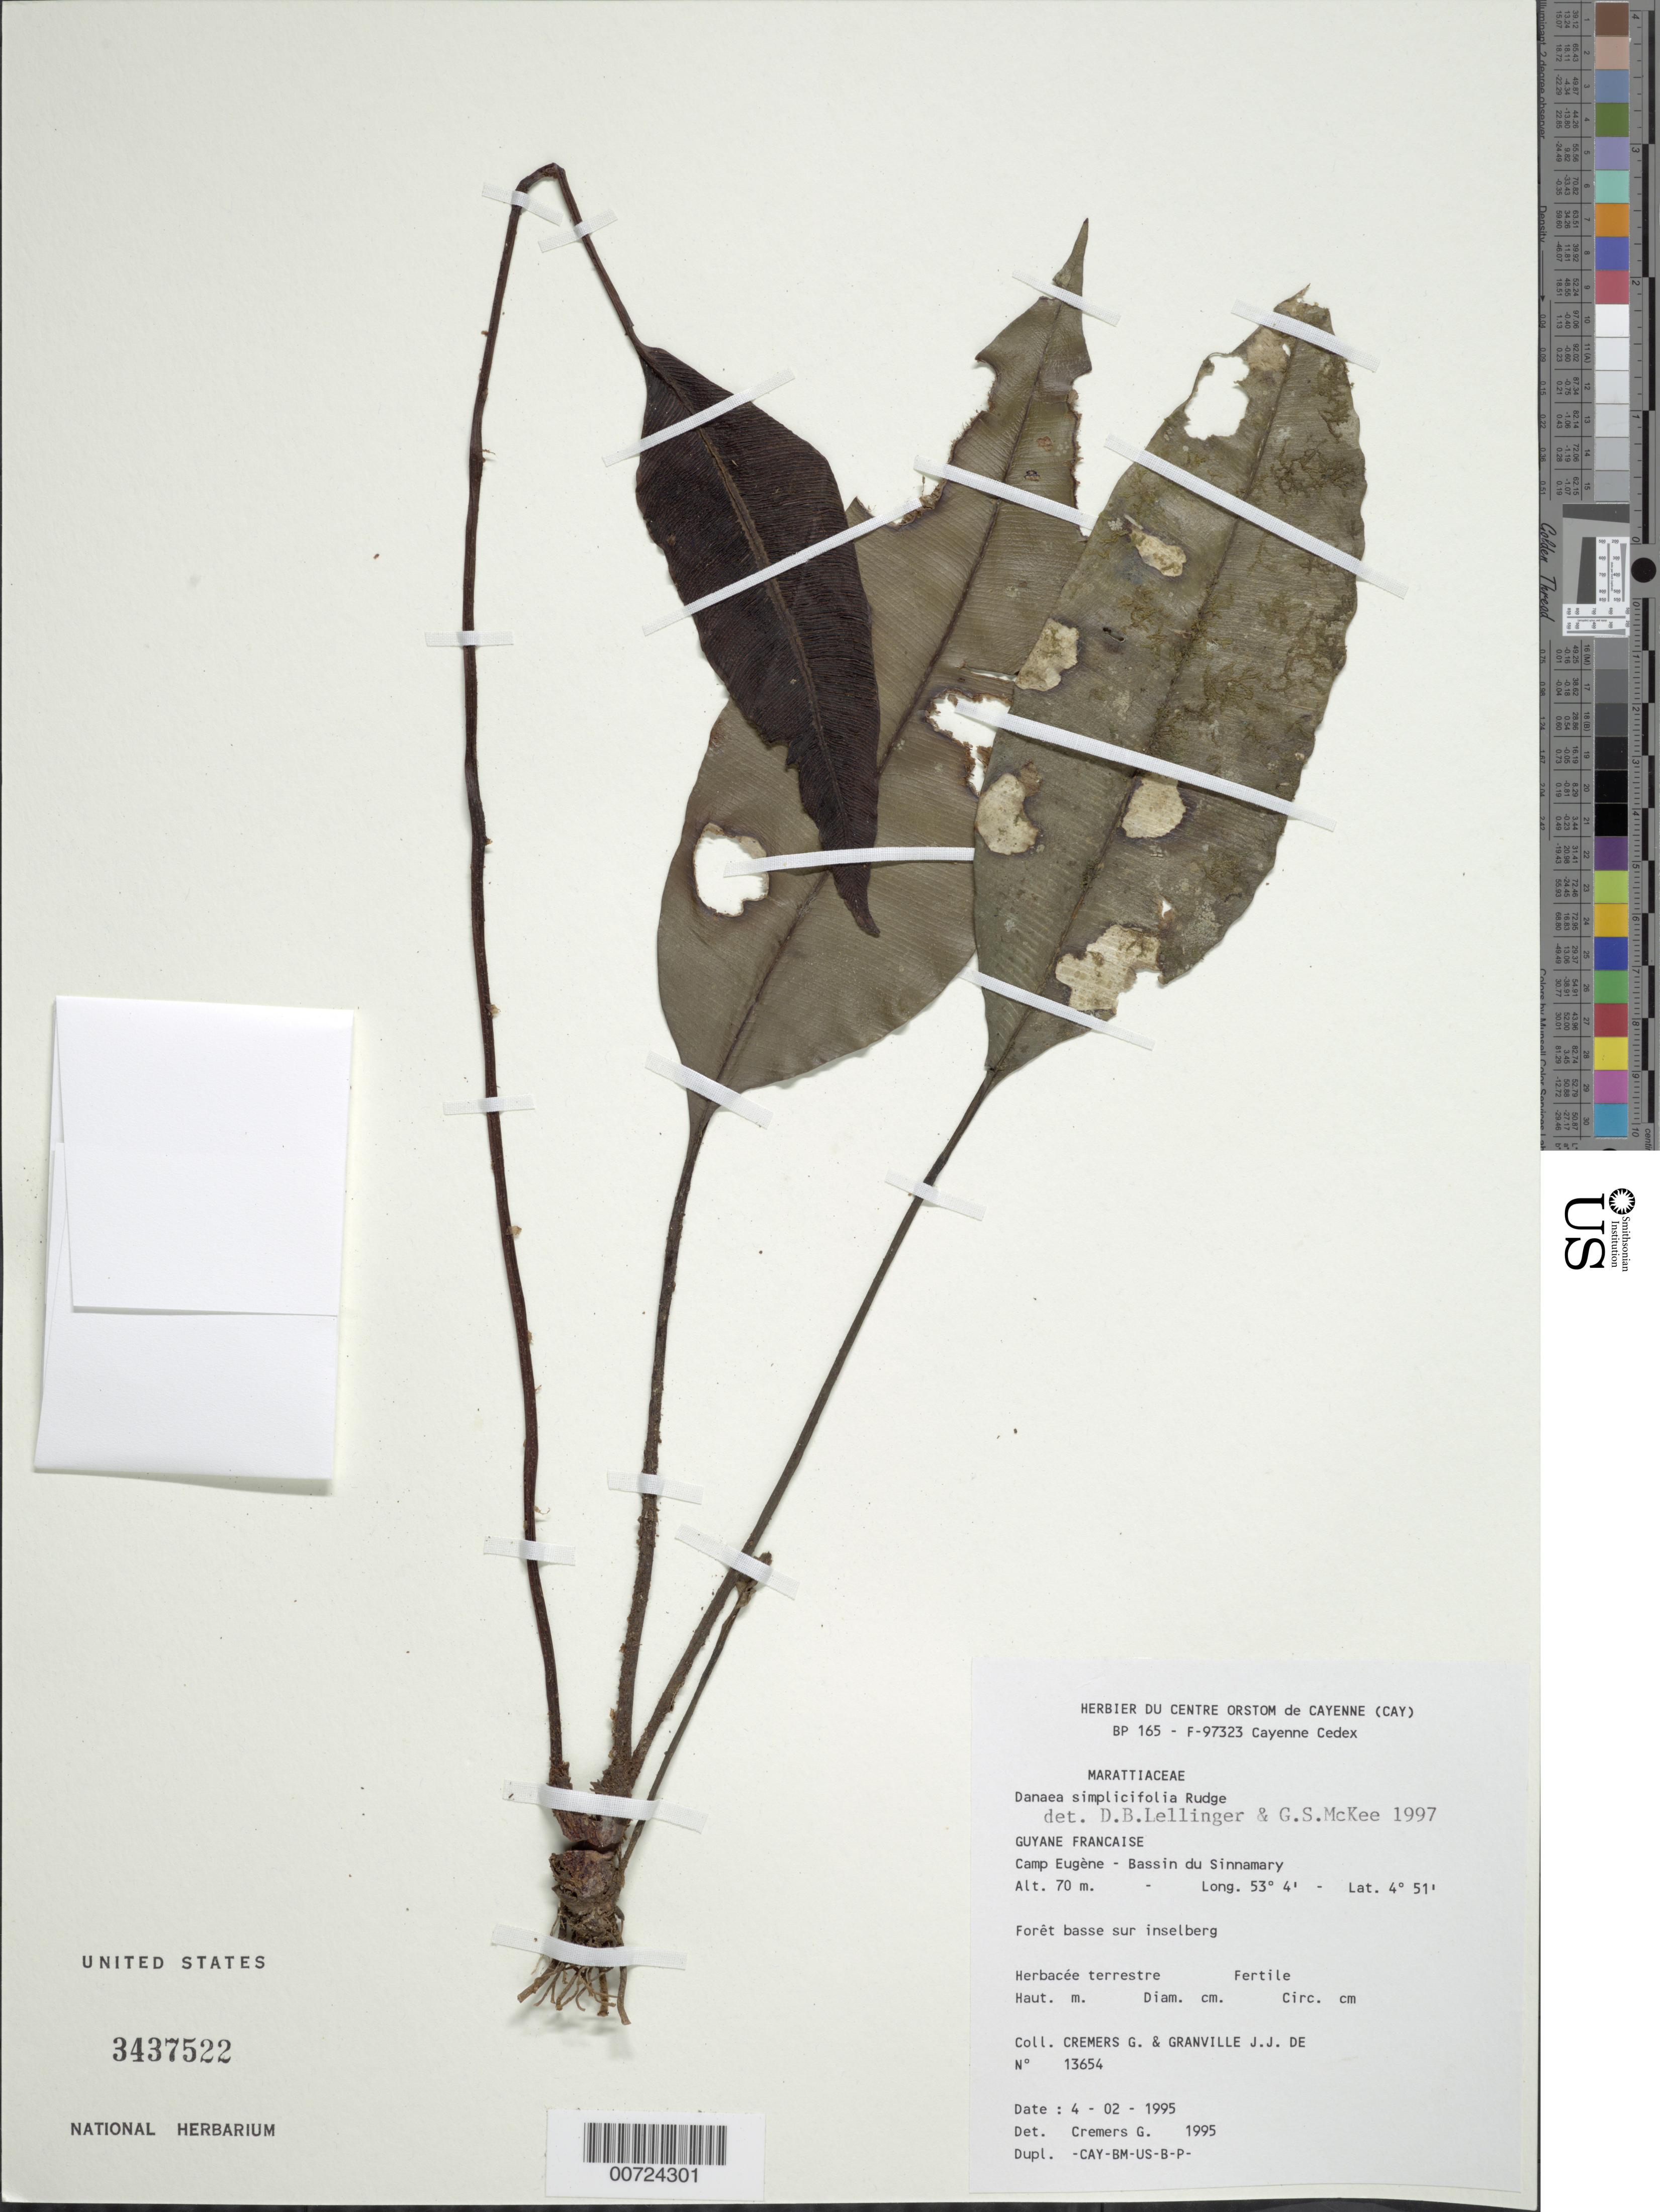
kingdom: Plantae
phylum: Tracheophyta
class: Polypodiopsida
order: Marattiales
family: Marattiaceae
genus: Danaea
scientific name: Danaea elliptica subsp. simplicifolia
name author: (Rudge) Rolleri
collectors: G. Cremers & J.-J. de Granville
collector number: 13654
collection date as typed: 4-Feb-95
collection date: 1995-02-04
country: French Guiana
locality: Camp Eugène, Bassin du Sinnamary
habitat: Low forest on inselberg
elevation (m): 70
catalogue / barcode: US 3437522